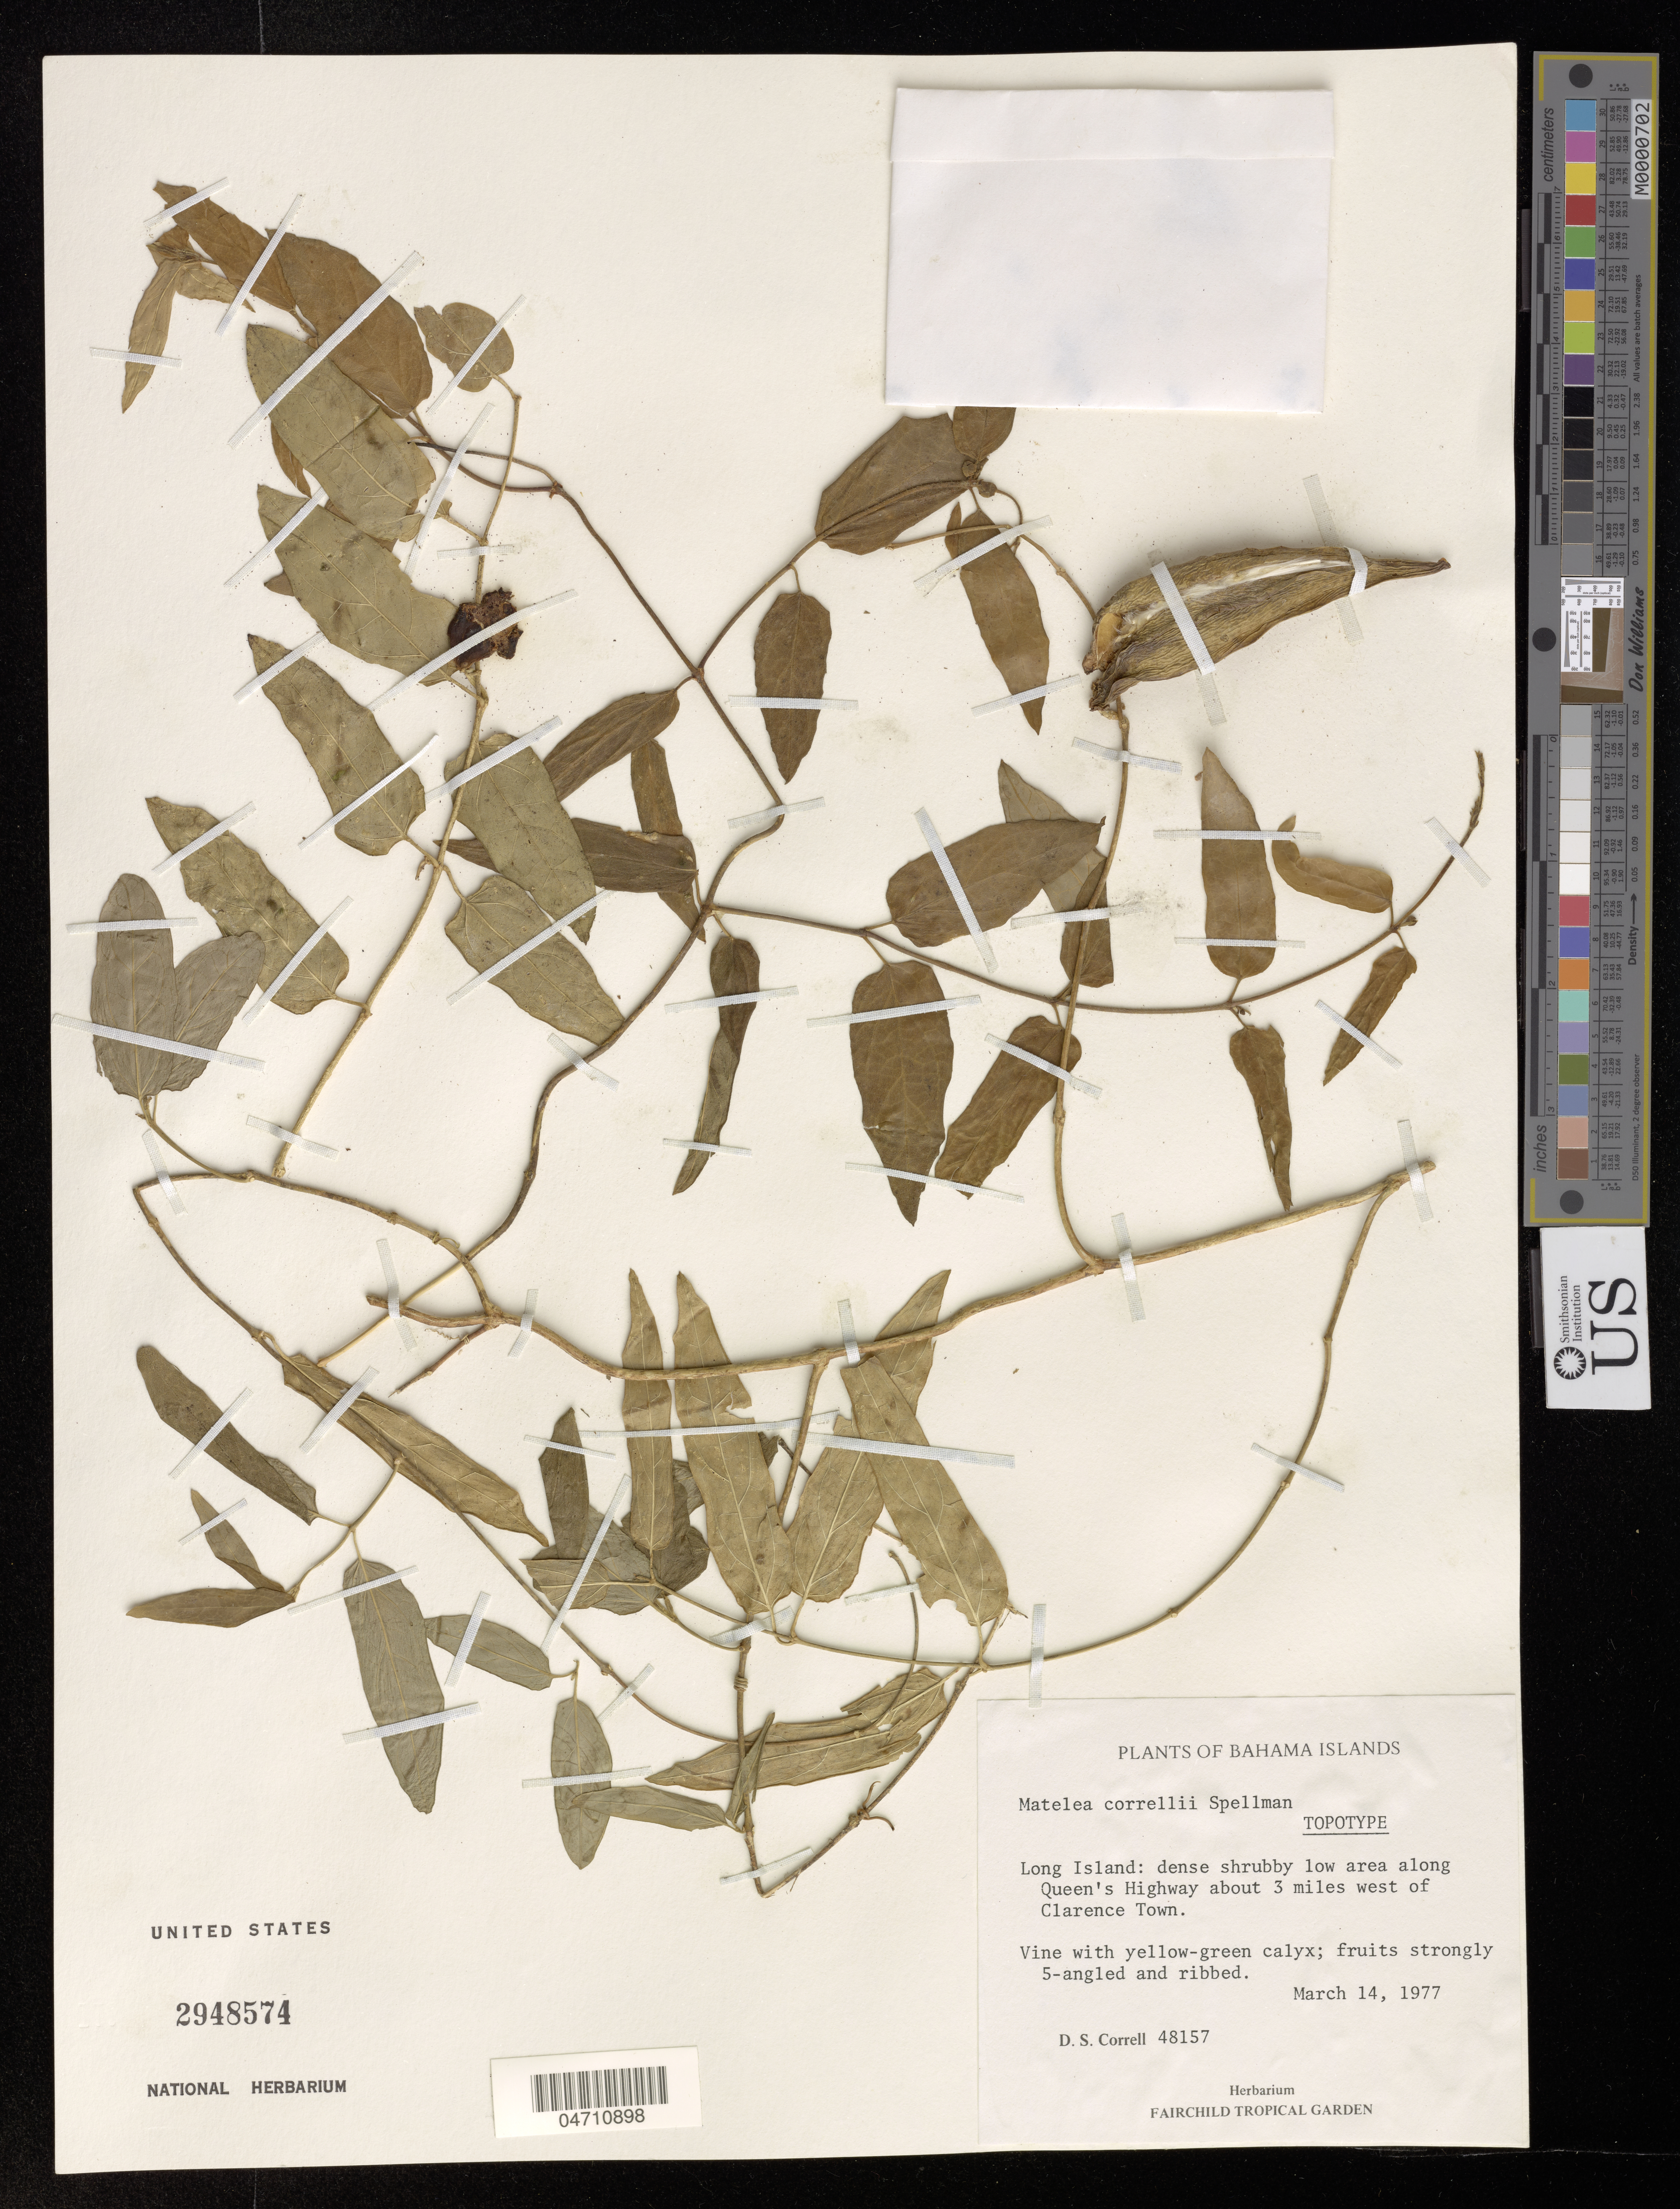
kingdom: Plantae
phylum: Tracheophyta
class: Magnoliopsida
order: Gentianales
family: Apocynaceae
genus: Matelea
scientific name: Matelea correllii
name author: Spellman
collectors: D. S. Correll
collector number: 48157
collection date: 1977-03-14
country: Bahamas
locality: Bahama Islands. Long Island: along Queen's Highway about 3 miles west of Clarence Town.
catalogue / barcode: US 2948574